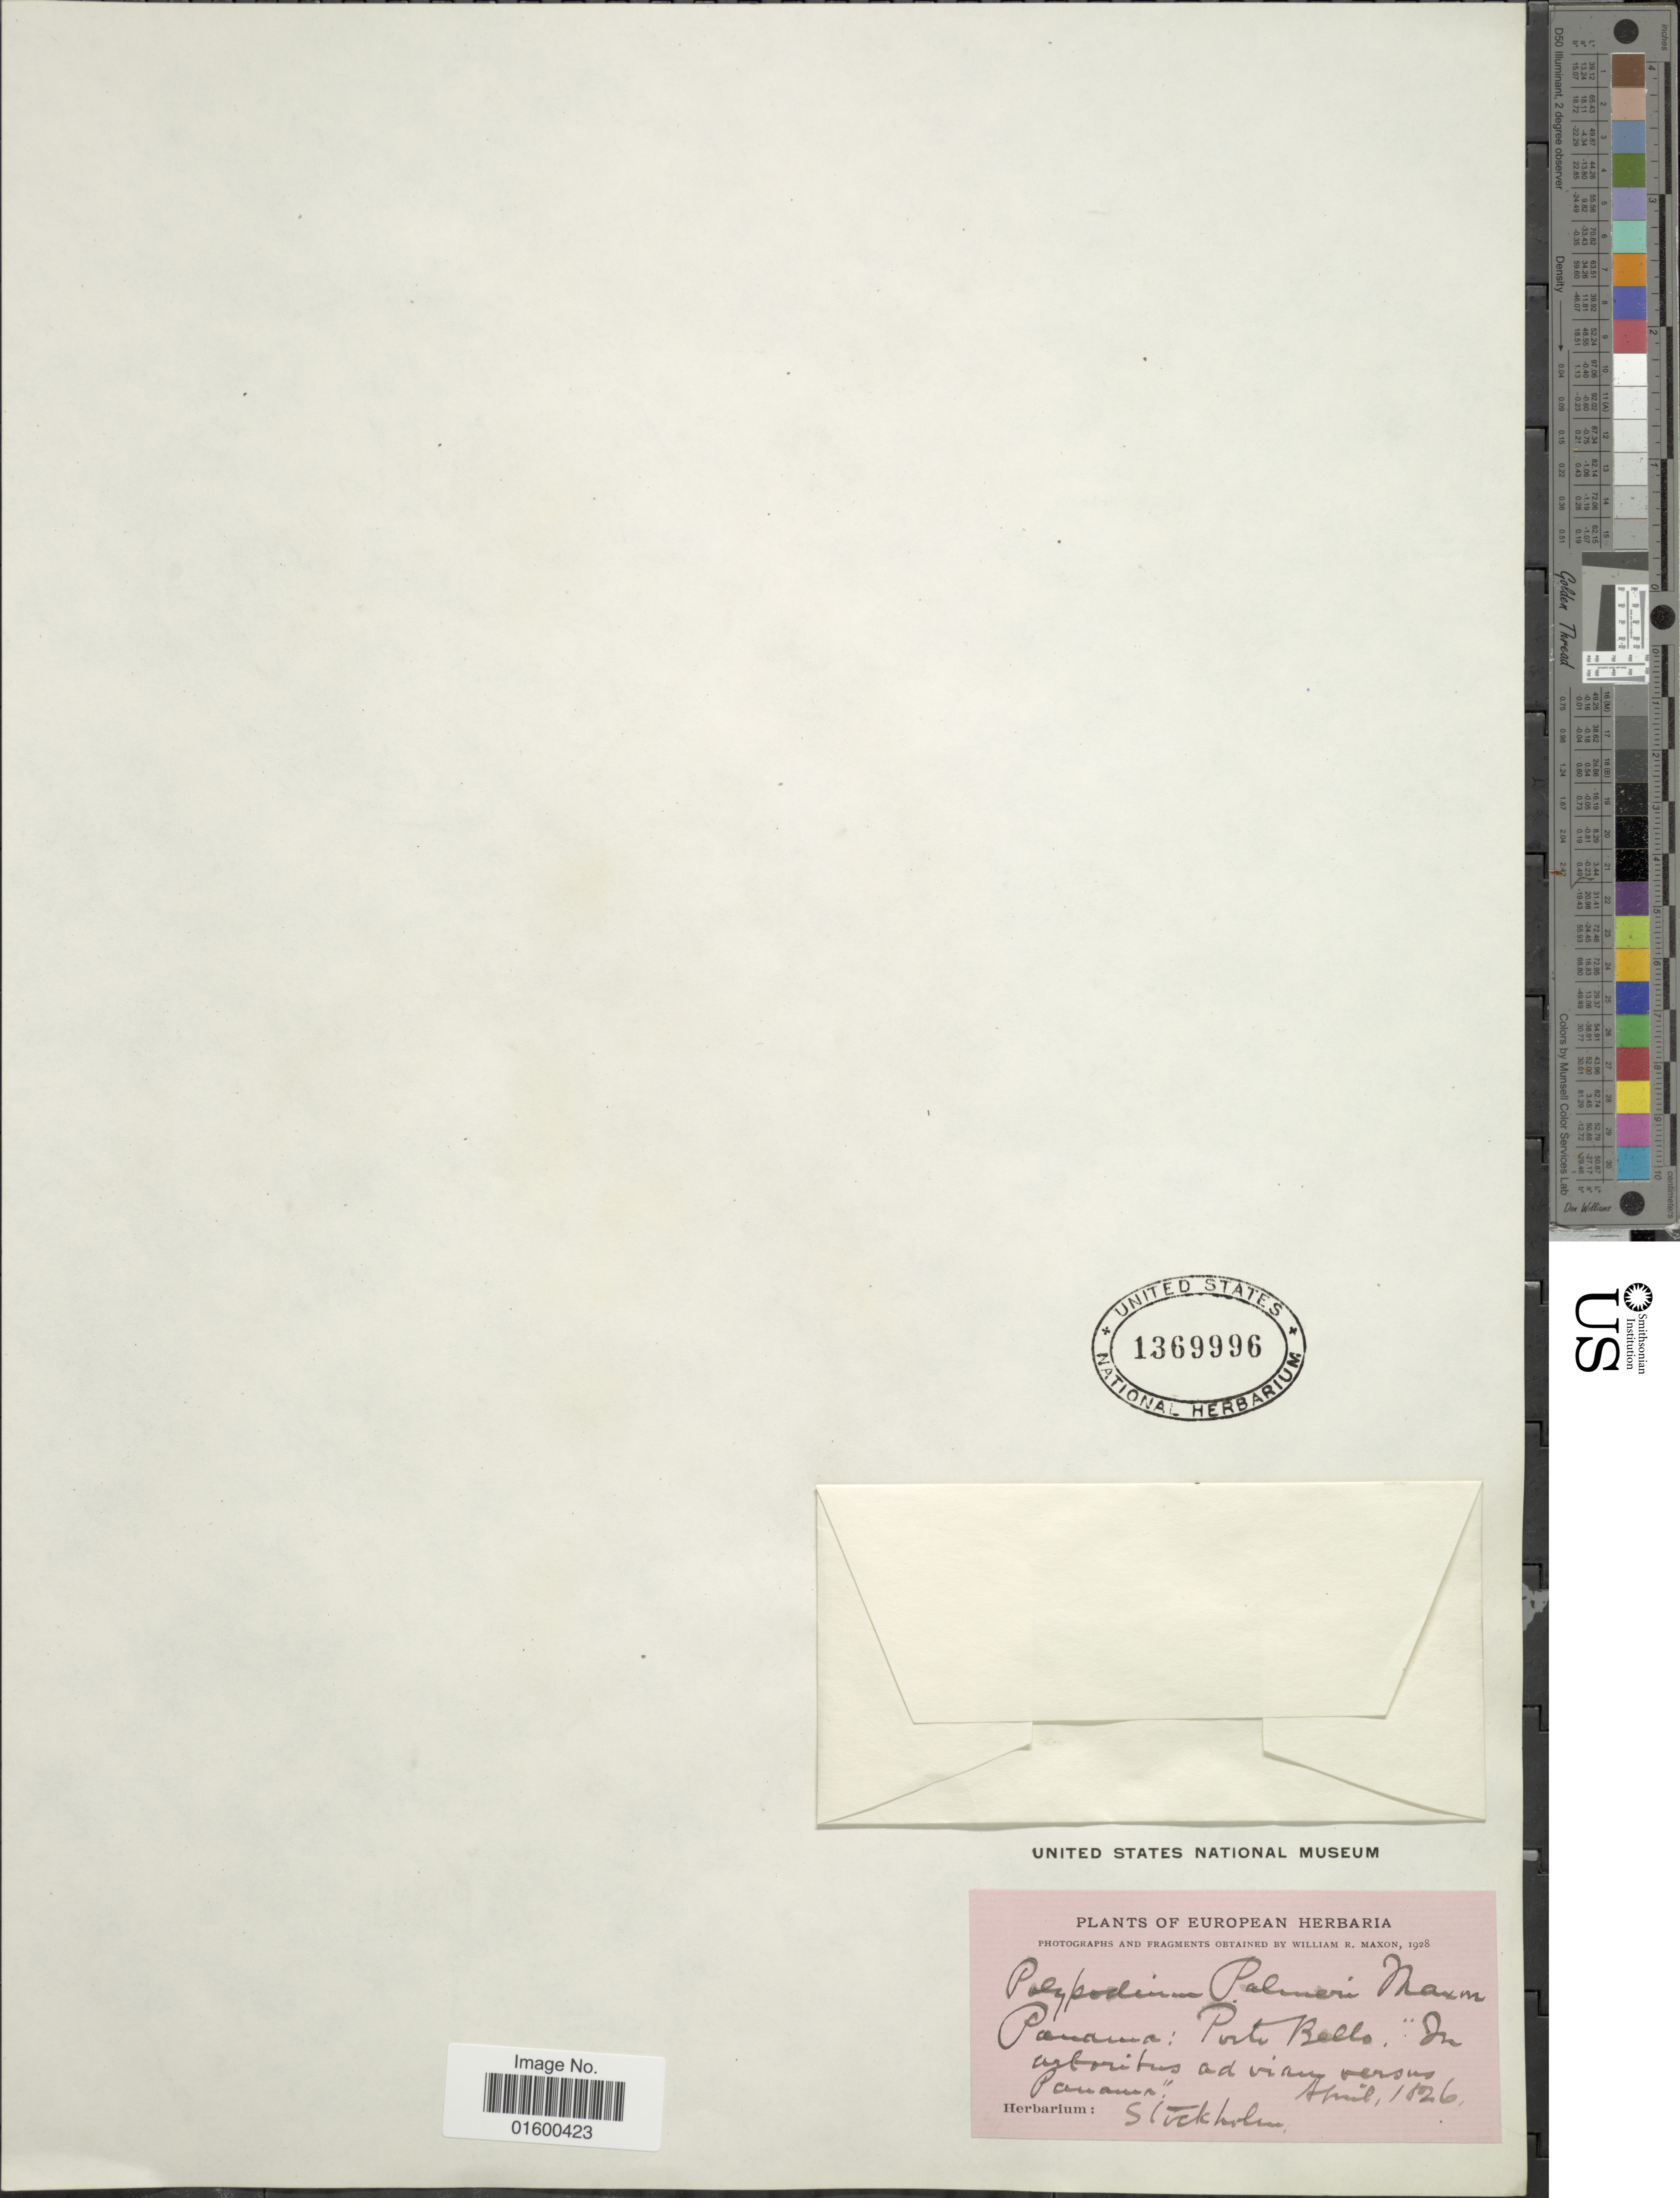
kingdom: Plantae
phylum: Tracheophyta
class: Polypodiopsida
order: Polypodiales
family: Polypodiaceae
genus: Microgramma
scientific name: Microgramma nitida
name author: (J. Sm.) A.R. Sm.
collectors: ex herb. Stockholm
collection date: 1826-04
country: Panama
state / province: Panamá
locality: Panama: PortoBelo, in arboritus ad viru versus Panama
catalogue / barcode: US 1369996